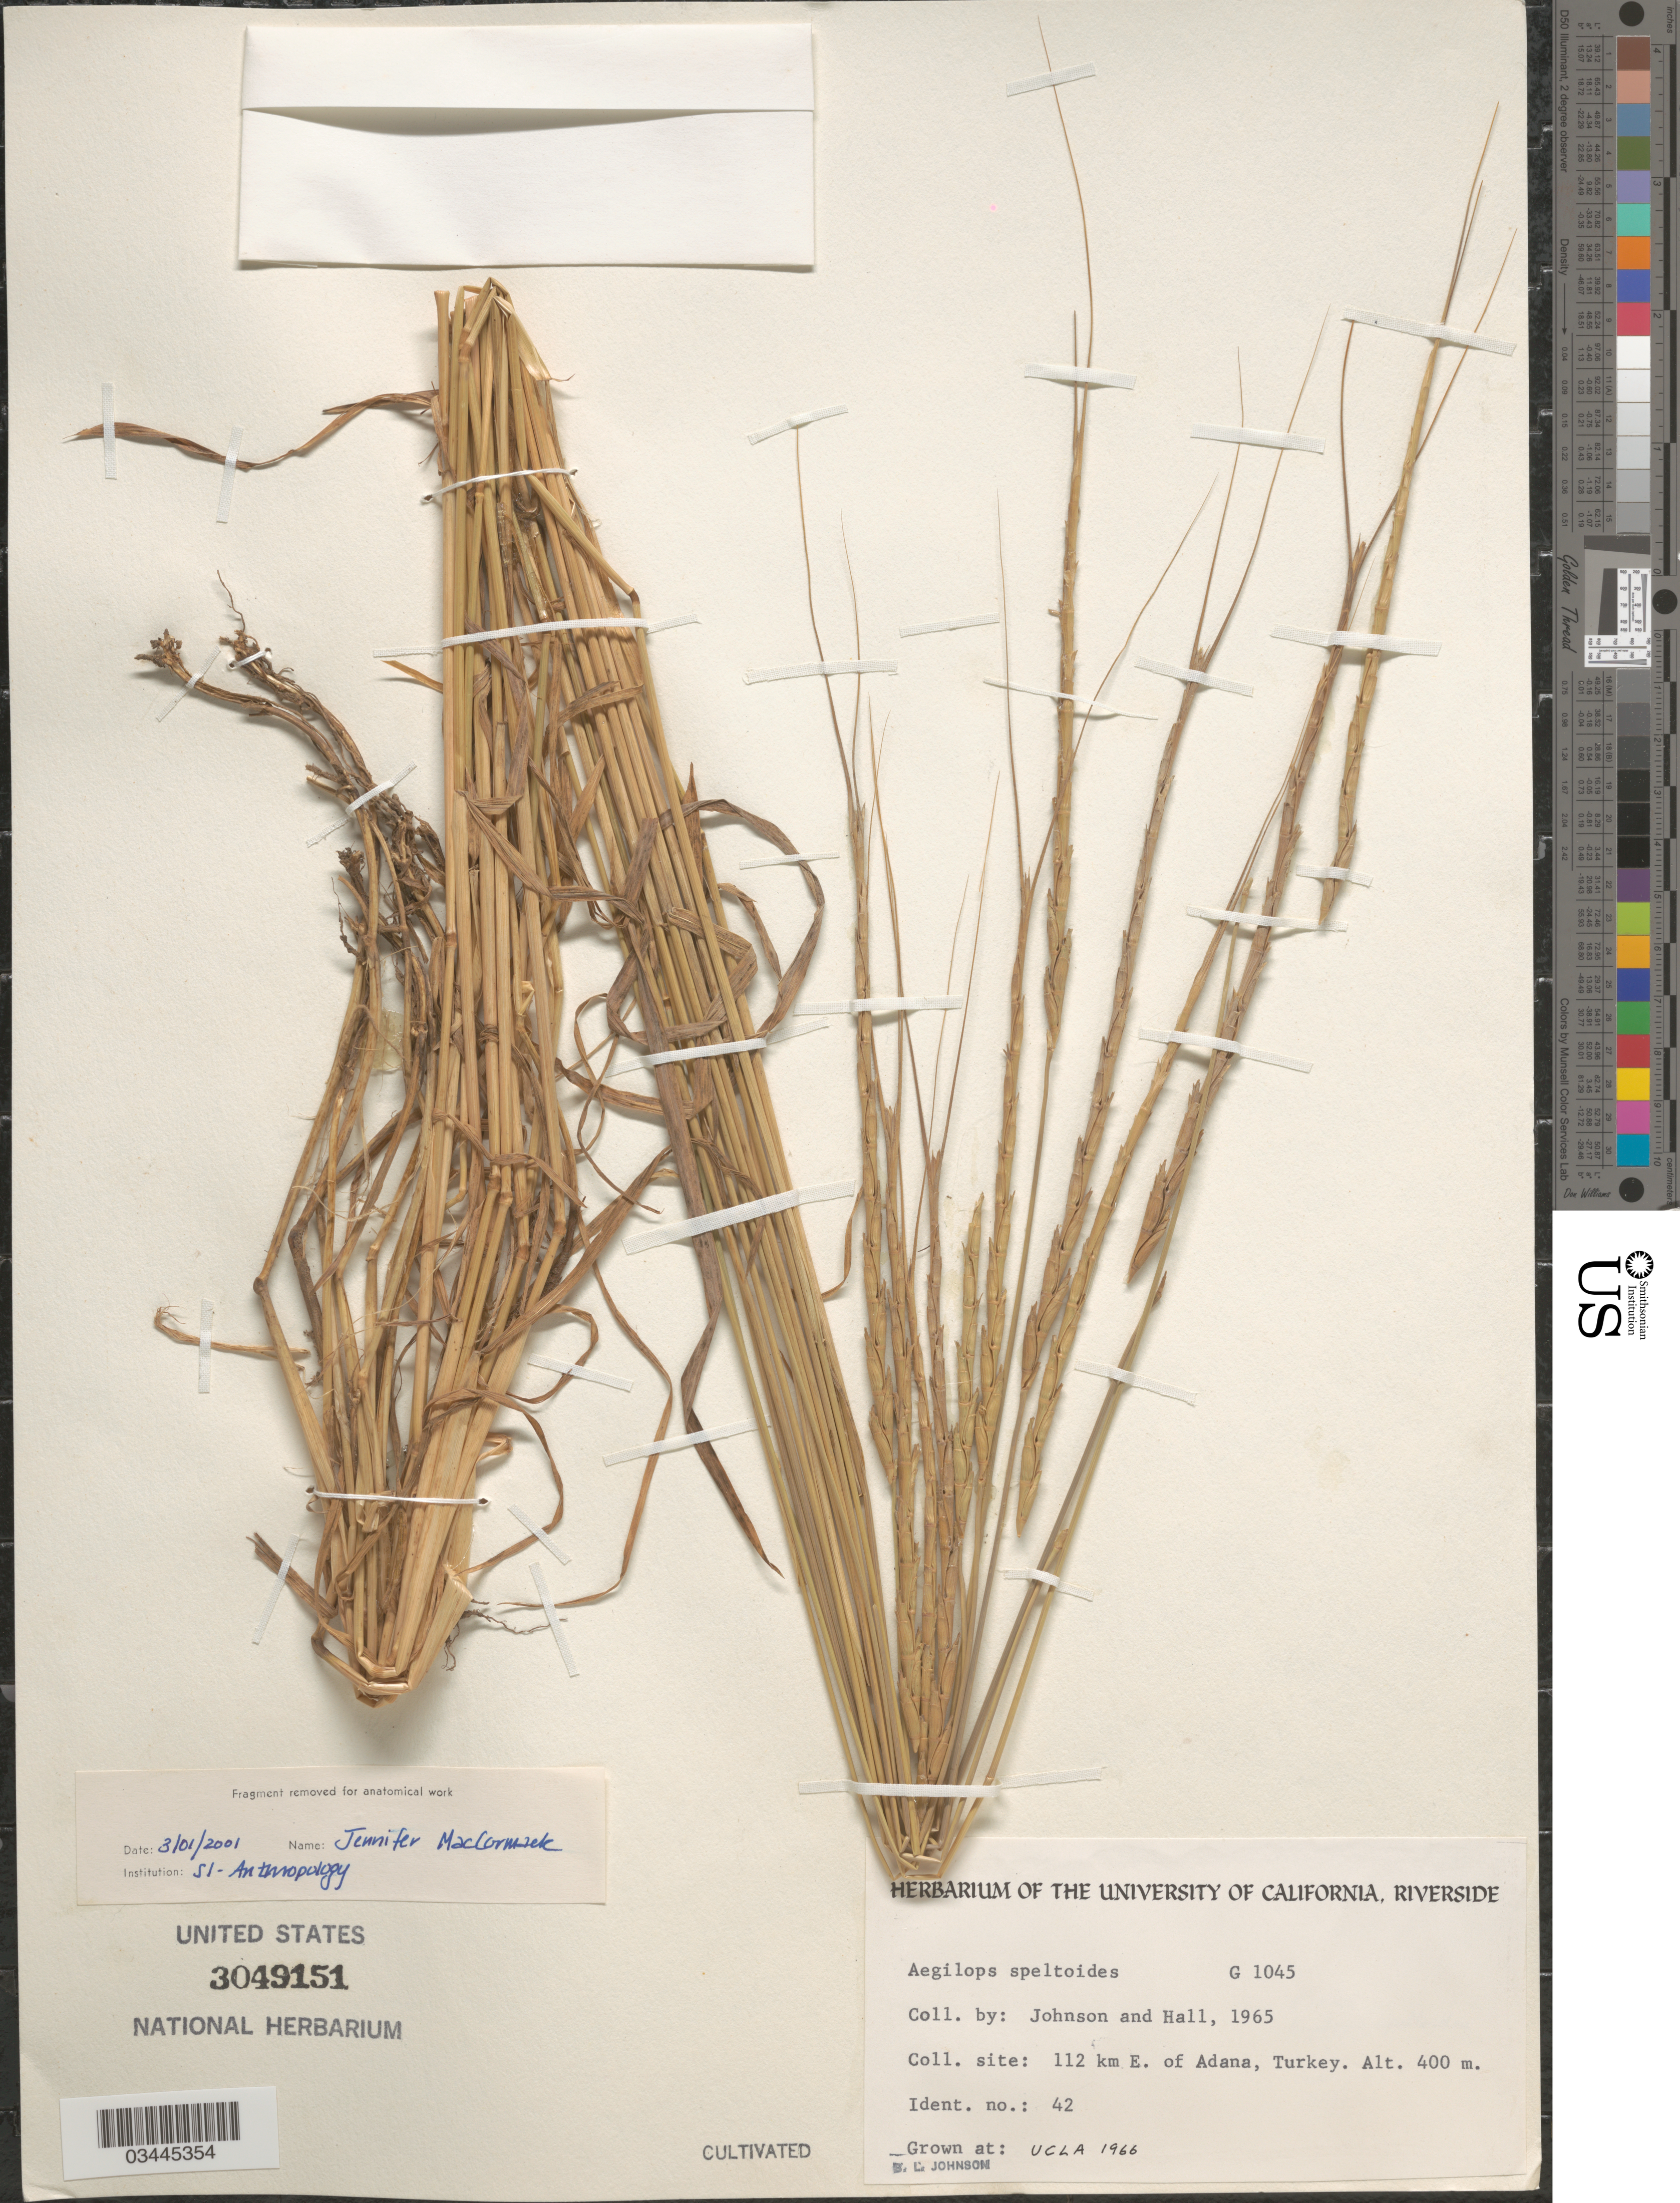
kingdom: Plantae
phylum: Tracheophyta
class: Liliopsida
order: Poales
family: Poaceae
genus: Aegilops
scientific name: Aegilops speltoides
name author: Tausch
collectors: B. Johnson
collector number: G1045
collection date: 1966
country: United States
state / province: California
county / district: Los Angeles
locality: UCLA.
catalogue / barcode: US 3049151